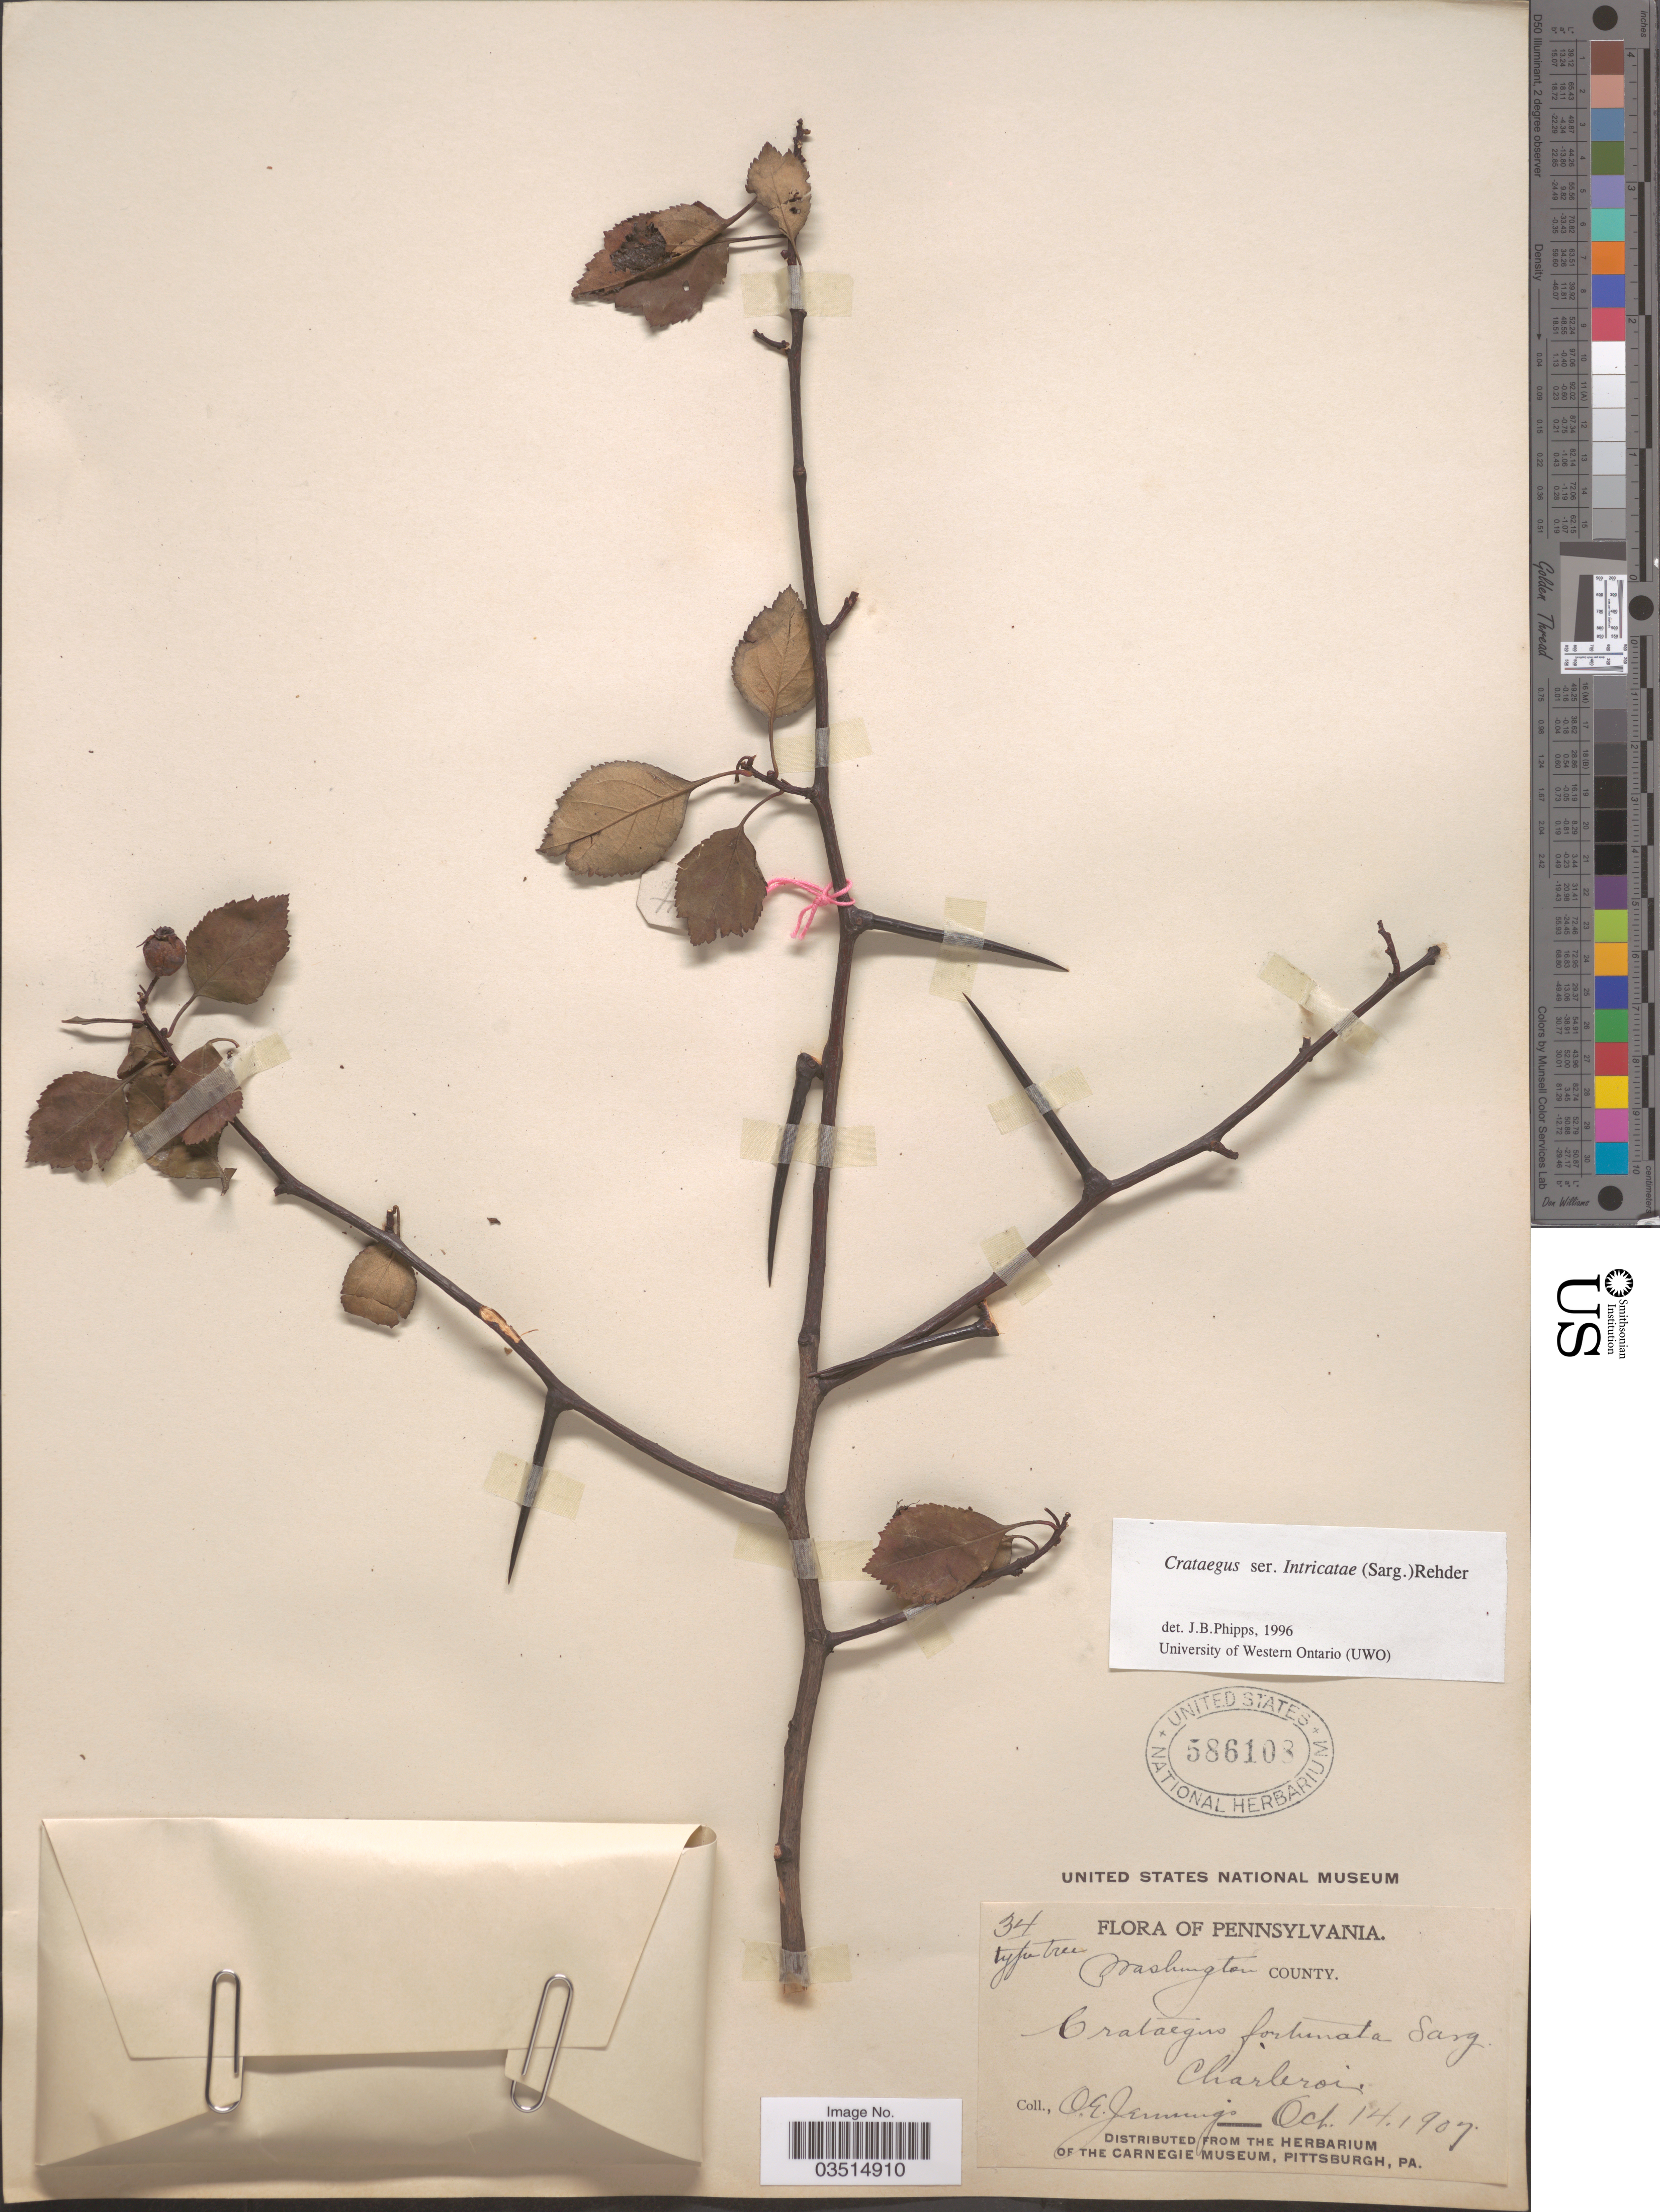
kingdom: Plantae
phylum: Tracheophyta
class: Magnoliopsida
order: Rosales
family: Rosaceae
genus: Crataegus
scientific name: Crataegus fortunata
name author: Sarg.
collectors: O. E. Jennings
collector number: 34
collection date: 1907-10-14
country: United States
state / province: Pennsylvania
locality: Washington County. Charleroi.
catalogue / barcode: US 586103